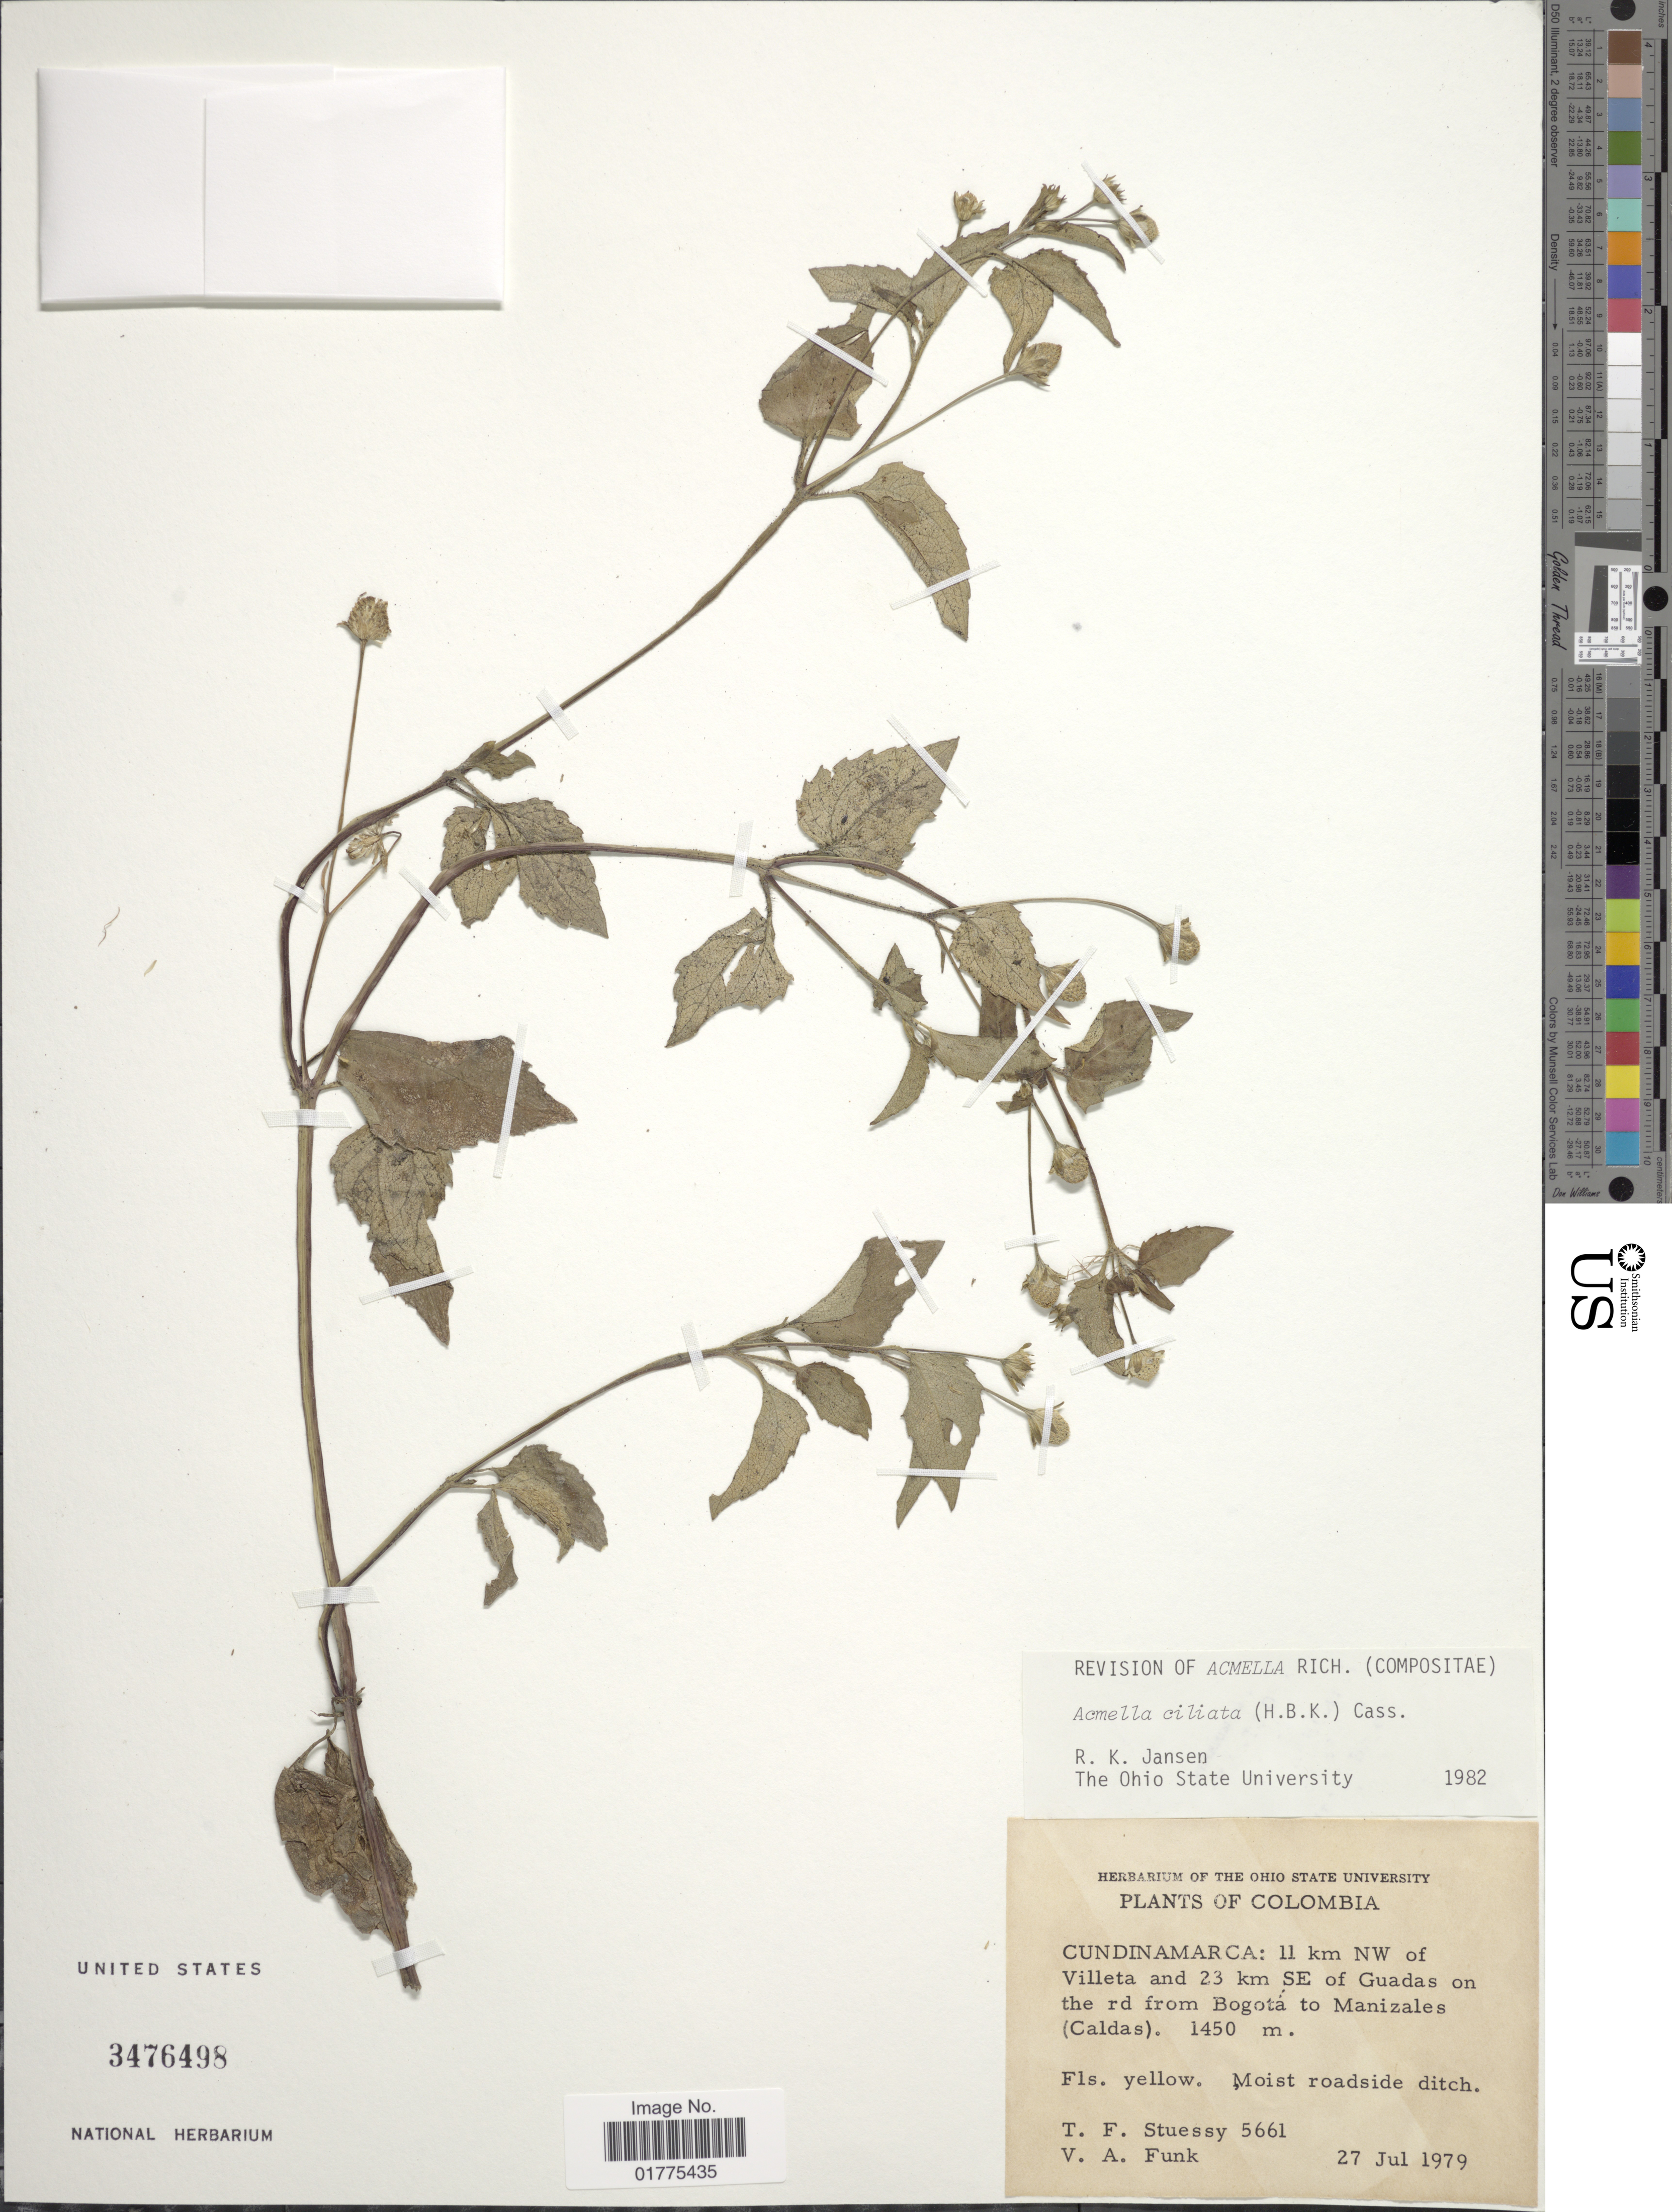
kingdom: Plantae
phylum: Tracheophyta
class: Magnoliopsida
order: Asterales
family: Asteraceae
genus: Acmella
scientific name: Acmella ciliata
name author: (Kunth) Cass.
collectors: T. Stuessy & V. Funk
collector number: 5661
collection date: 1979-07-27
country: Colombia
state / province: Cundinamarca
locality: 11 km NW of Villeta and 23 km SE of Guadas on the rd from Bogota to Manizales (Caldas)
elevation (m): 1450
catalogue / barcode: US 3476498